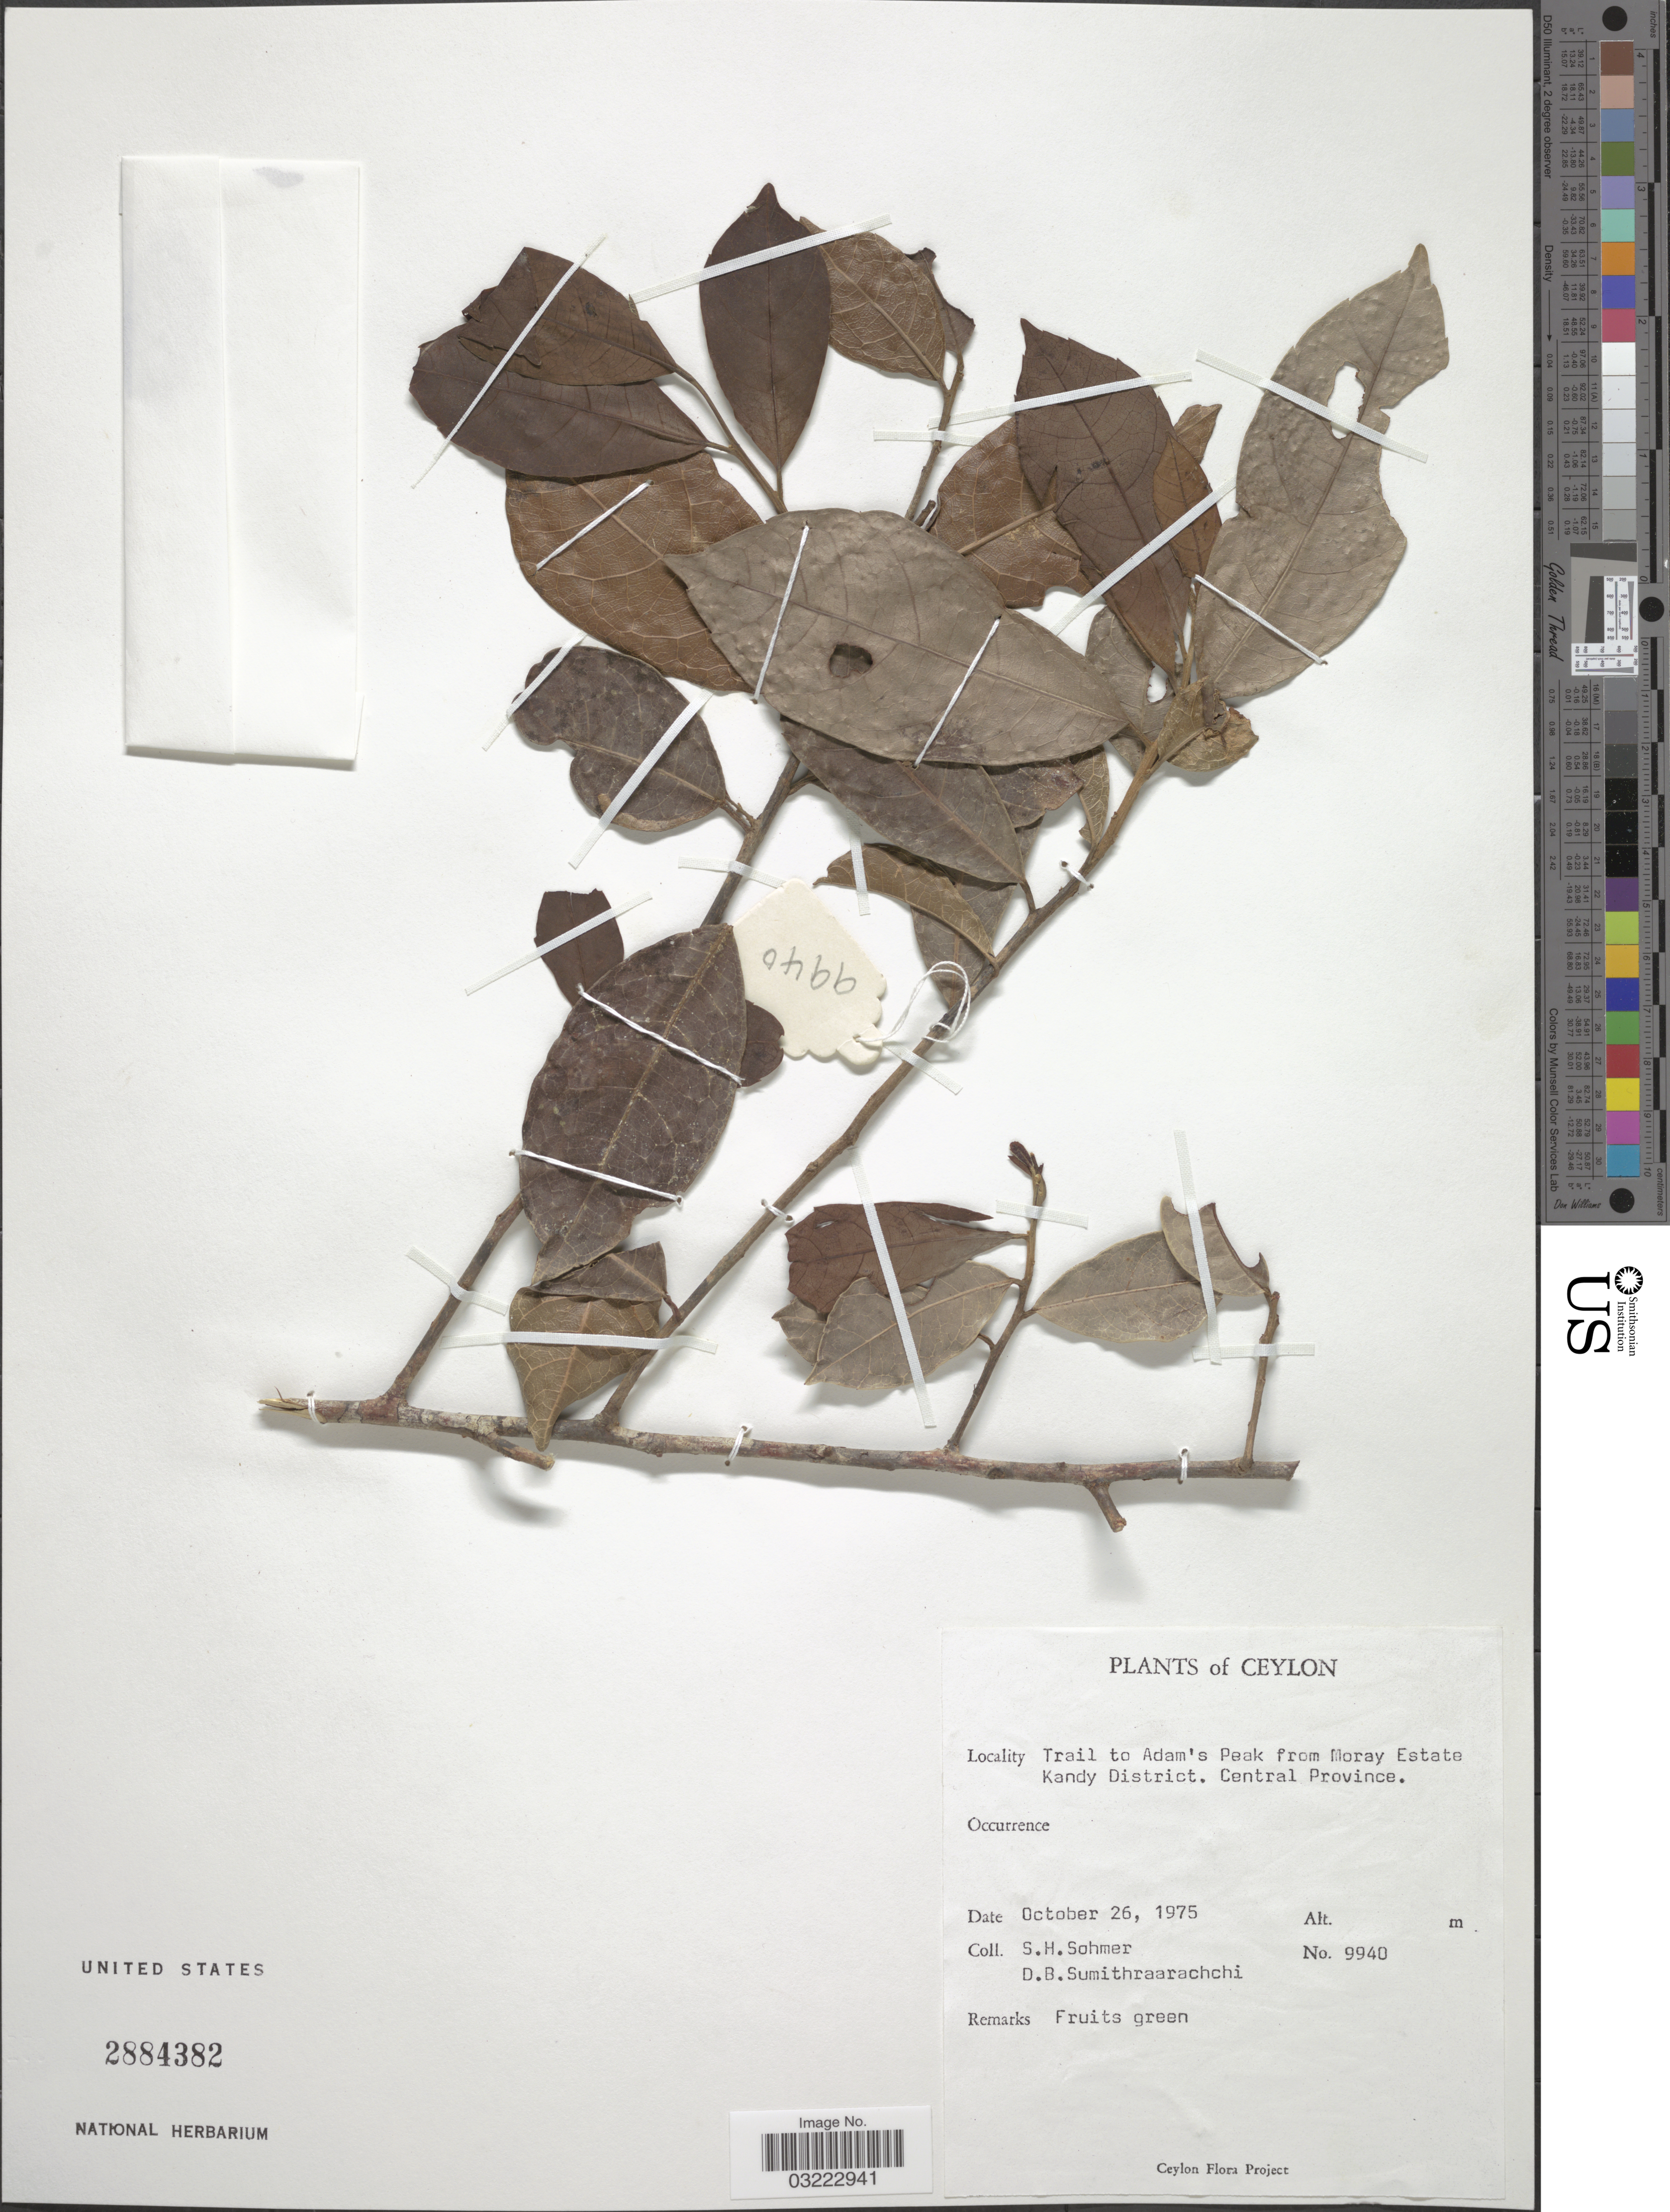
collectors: S. H. Sohmer & D. B. Sumithraarachchi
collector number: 9940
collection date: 1975-10-26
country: Sri Lanka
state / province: Central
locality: Ceylon. Trail to Adam's Peak from Moray Estate, Kandy District.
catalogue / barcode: US 2884382